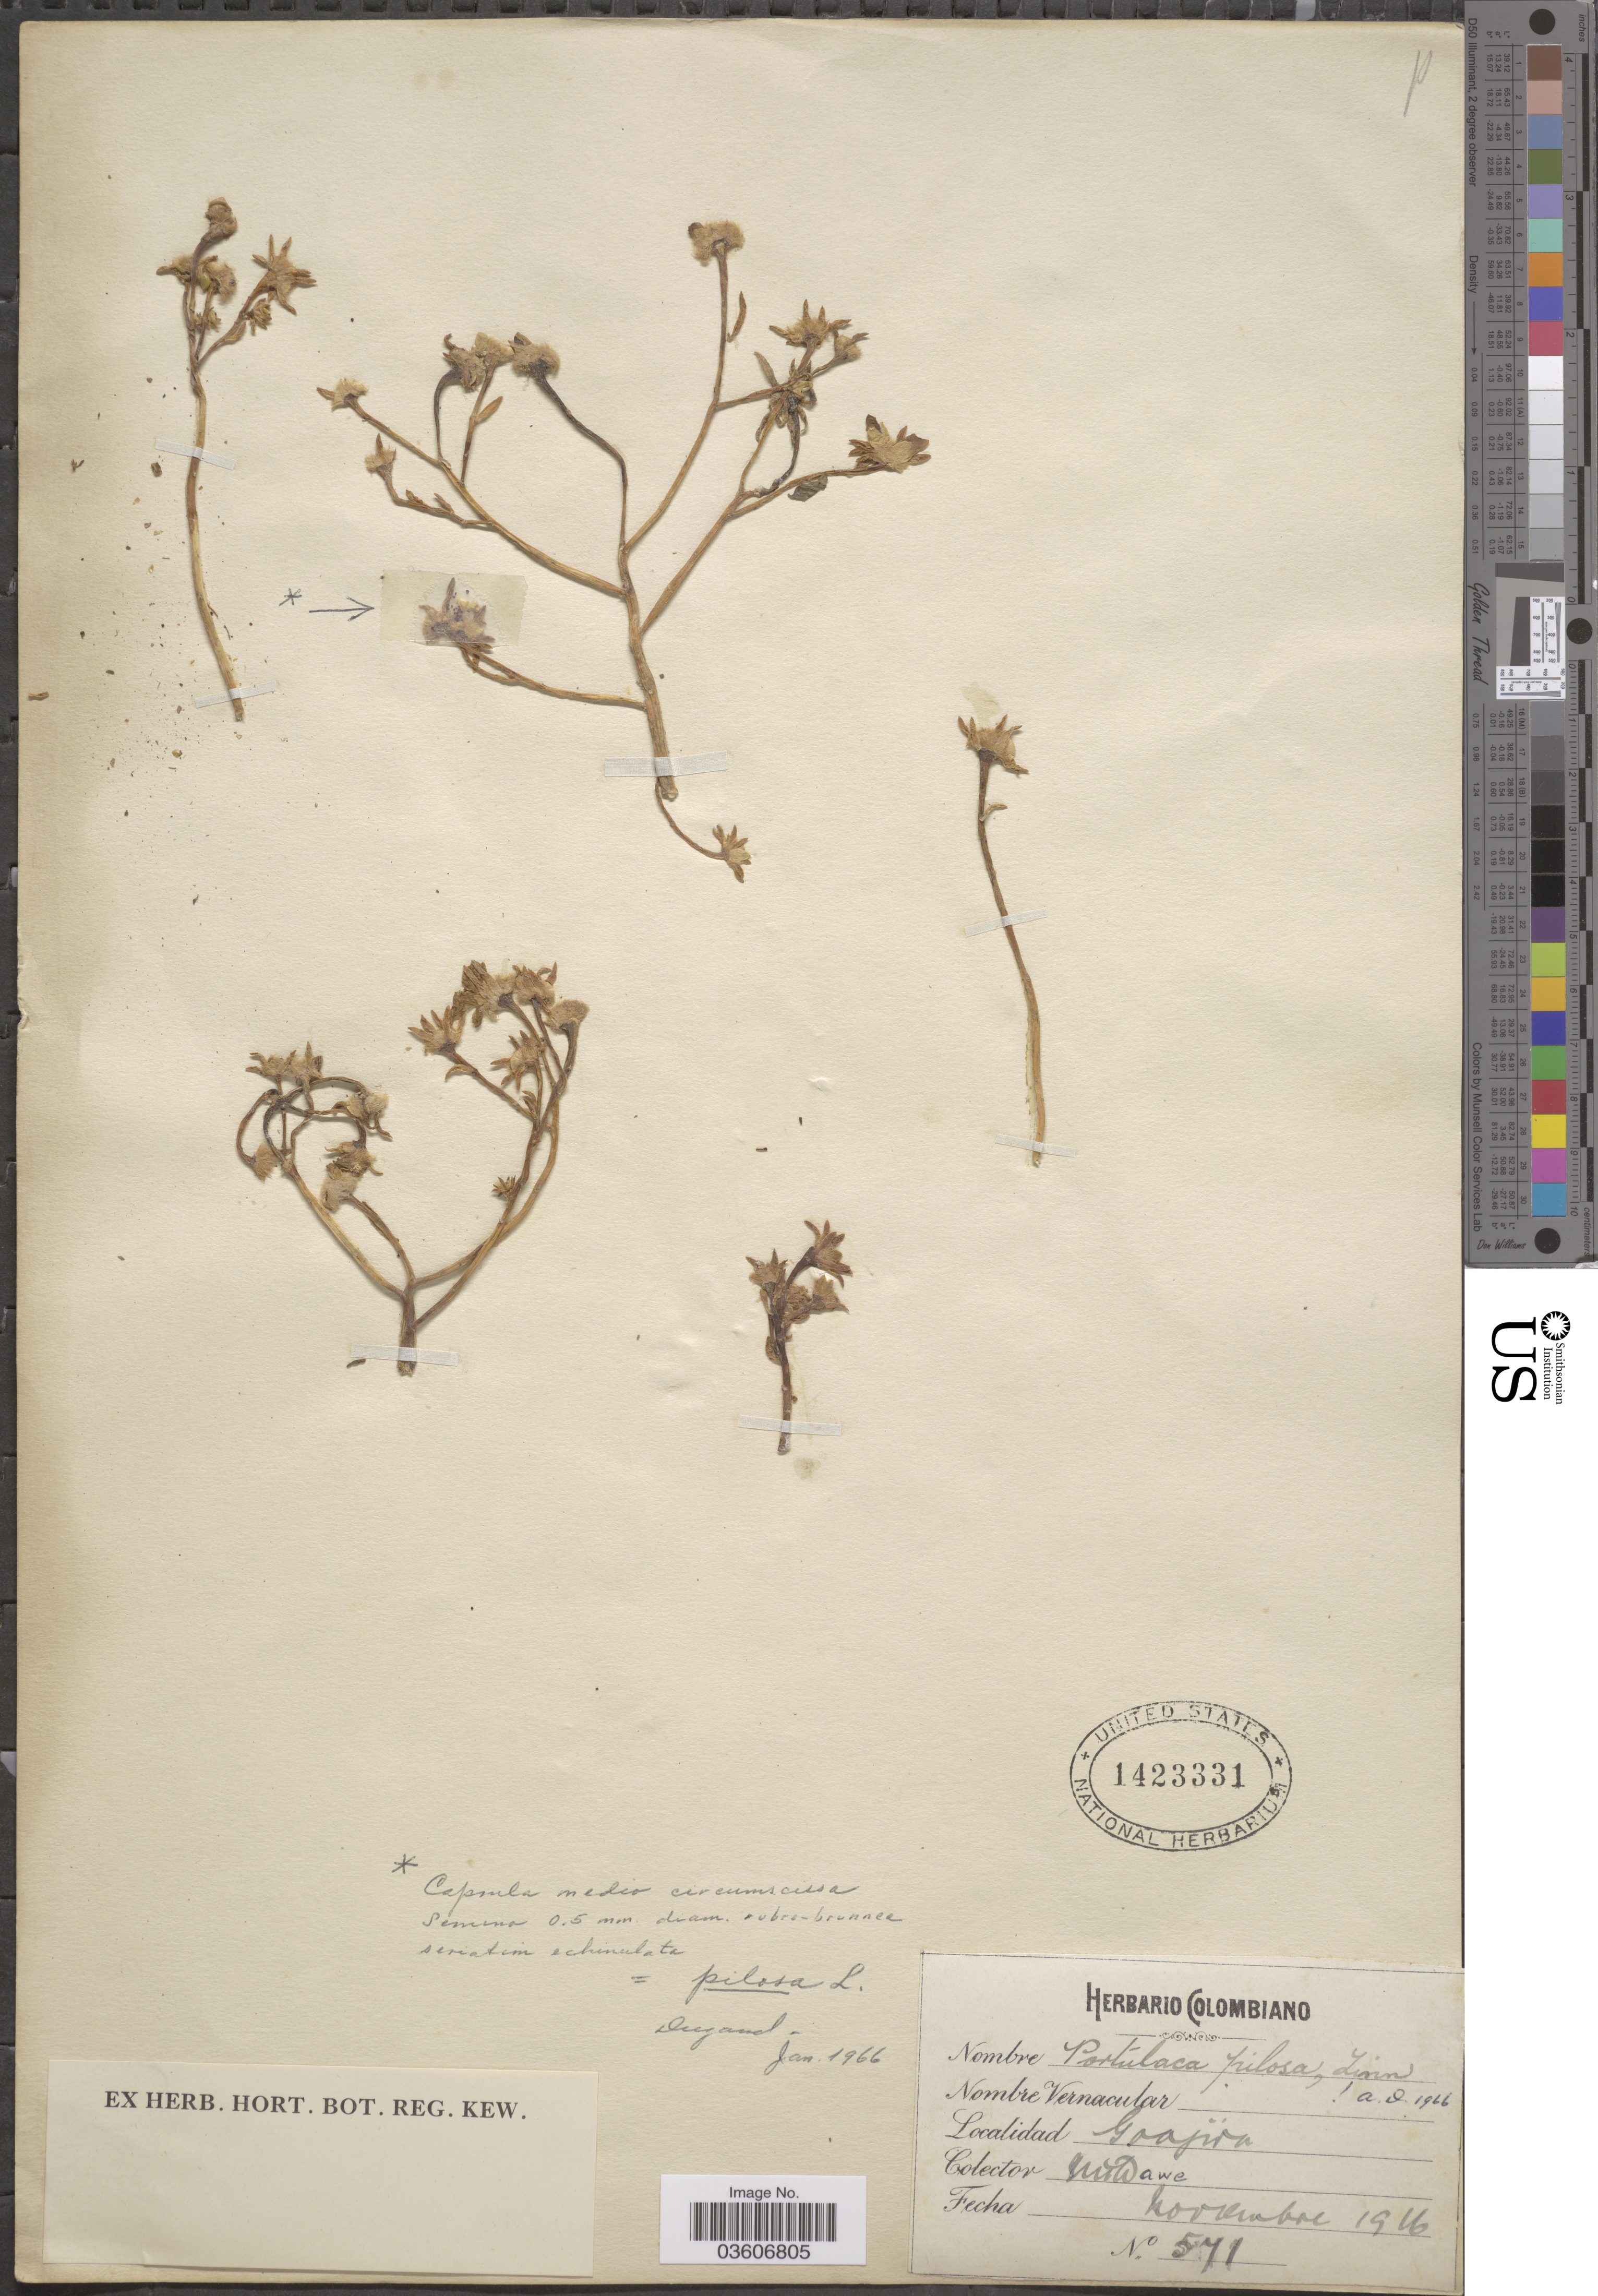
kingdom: Plantae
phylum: Tracheophyta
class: Magnoliopsida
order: Caryophyllales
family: Portulacaceae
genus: Portulaca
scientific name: Portulaca pilosa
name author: L.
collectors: M. T. Dawe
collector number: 571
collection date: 1916-11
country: Colombia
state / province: La Guajira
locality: Goajira.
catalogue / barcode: US 1423331